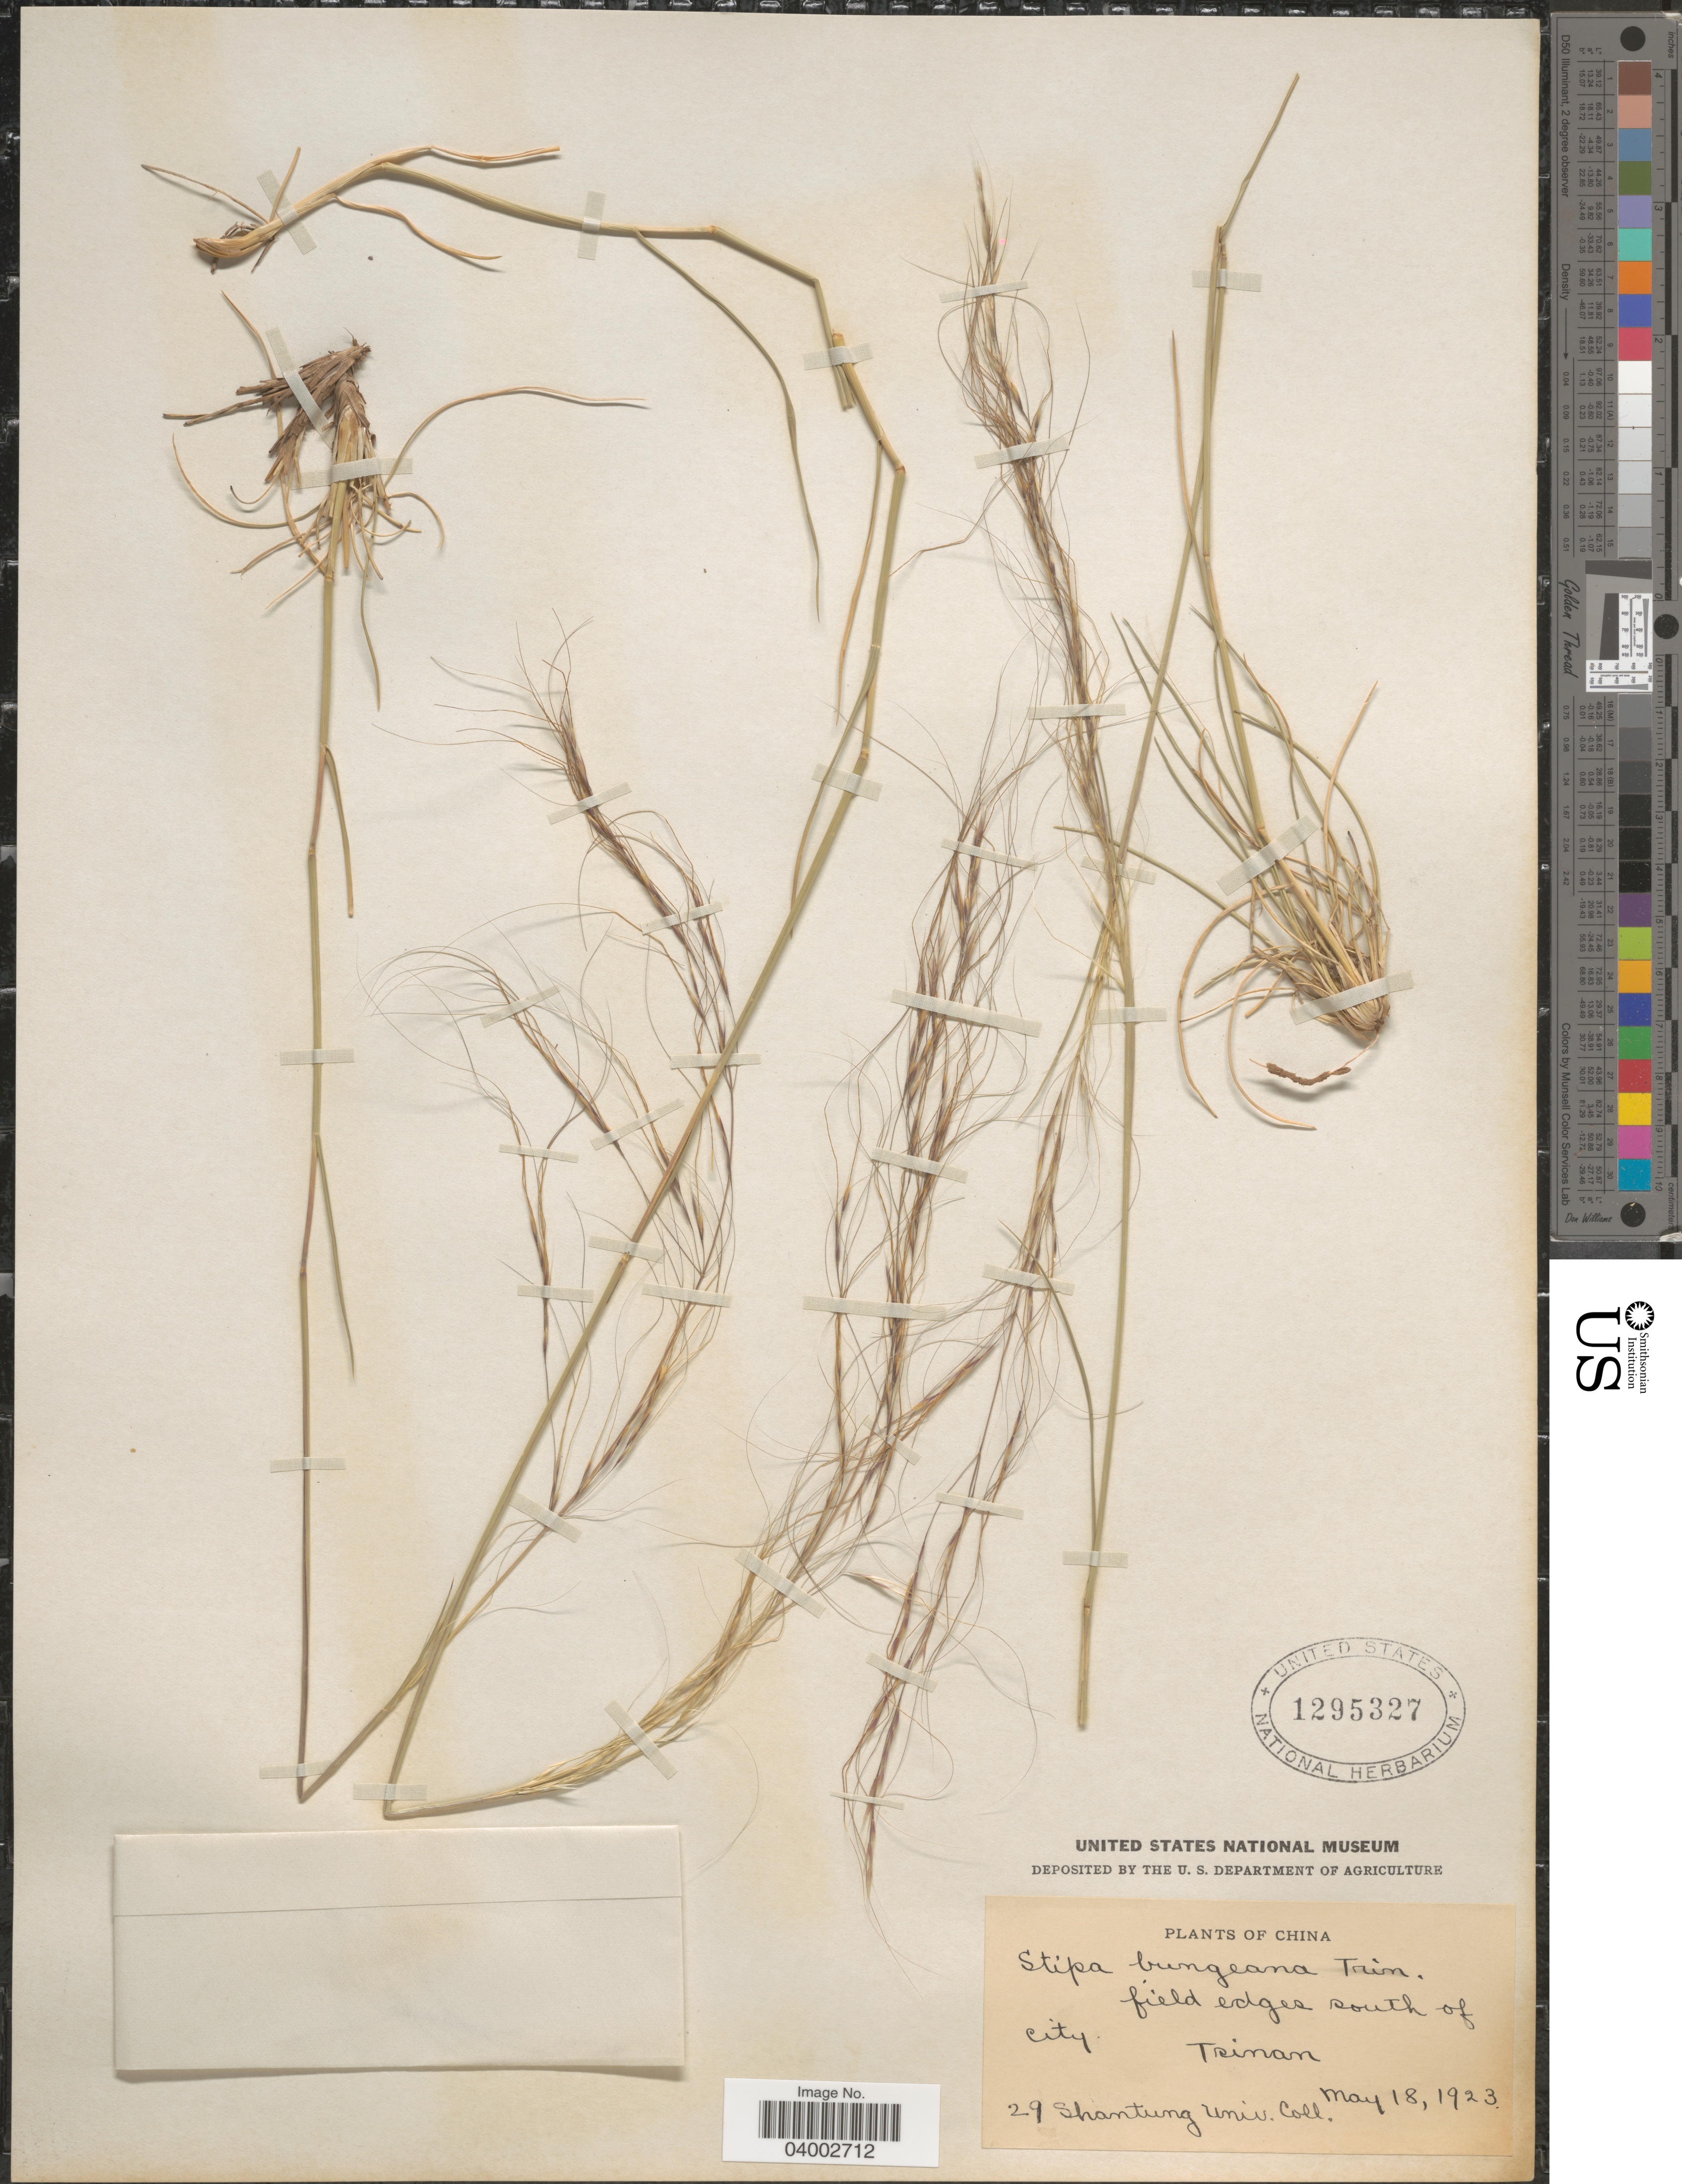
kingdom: Plantae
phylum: Tracheophyta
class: Liliopsida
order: Poales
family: Poaceae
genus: Stipa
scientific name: Stipa bungeana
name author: Trin.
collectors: Shantung University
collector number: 29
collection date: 1923-05-18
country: China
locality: South of city. Tsinan.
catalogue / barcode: US 1295327